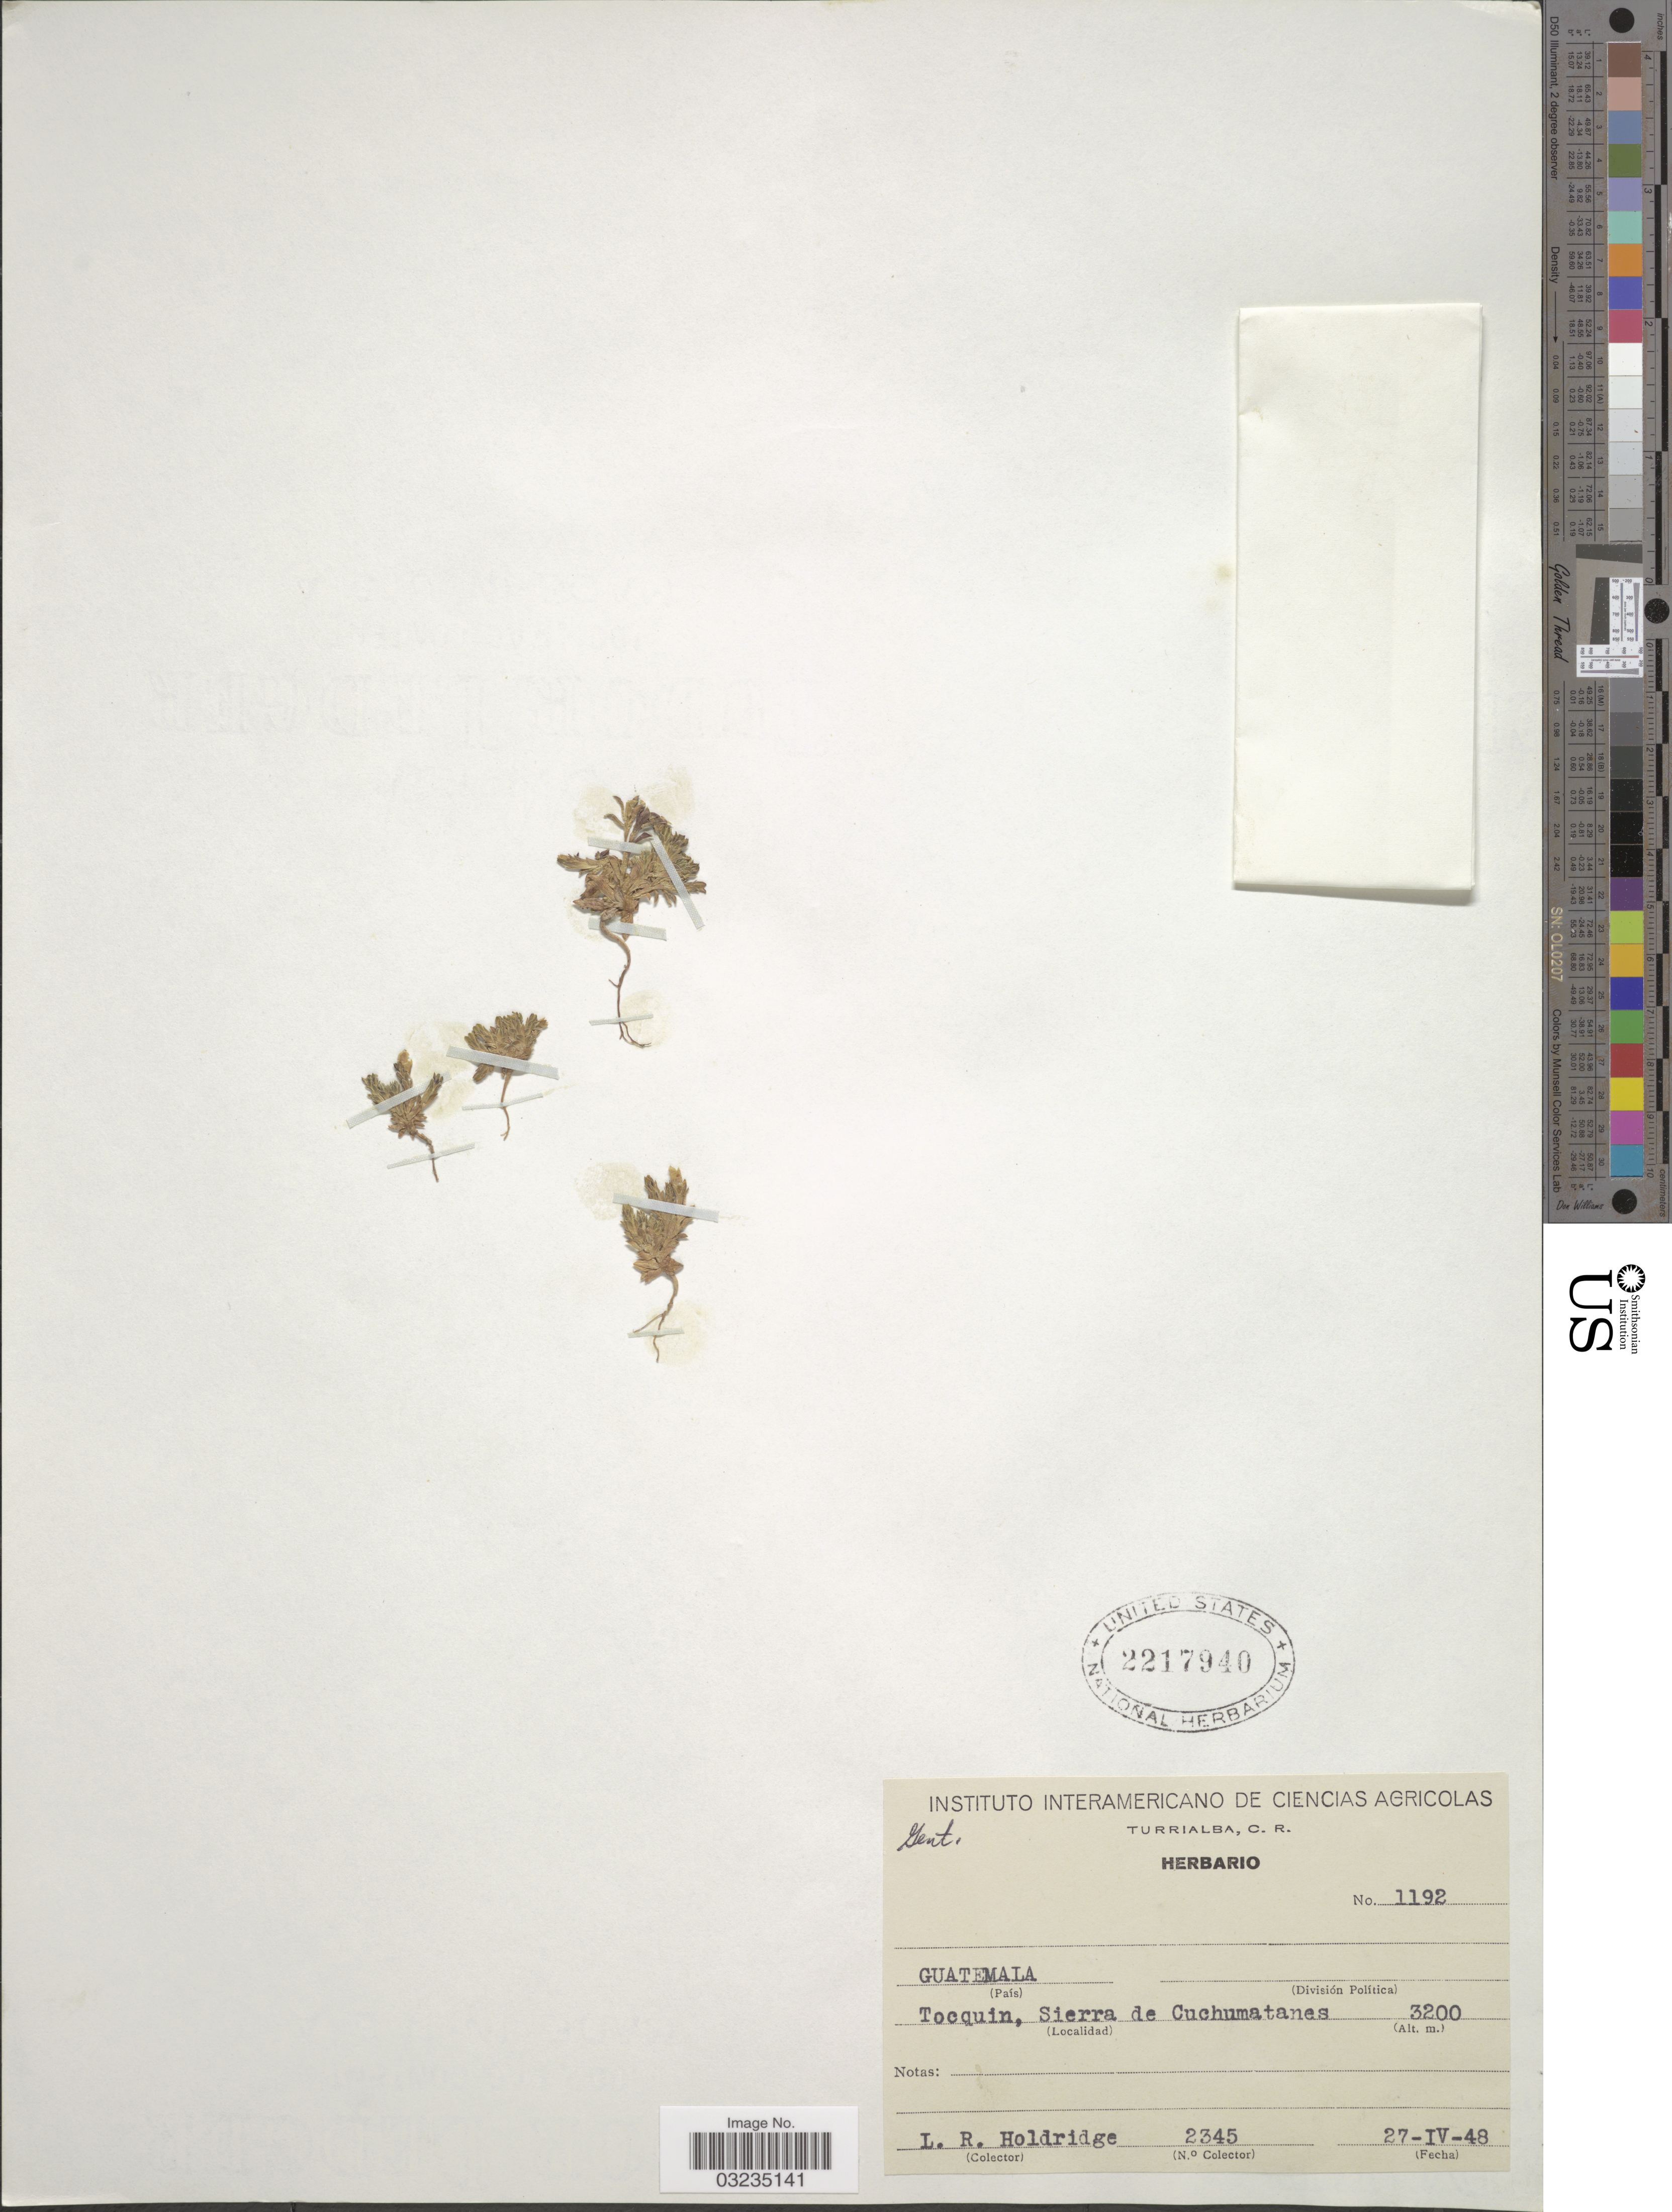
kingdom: Plantae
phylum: Tracheophyta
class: Magnoliopsida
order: Gentianales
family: Gentianaceae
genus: Gentiana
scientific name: Gentiana sp.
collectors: L. Holdridge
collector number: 2345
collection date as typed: Transcribed d/m/y: 27/4/48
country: Guatemala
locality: Tocquin, Sierra de Cuchumatanes.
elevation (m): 3200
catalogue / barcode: US 2217940